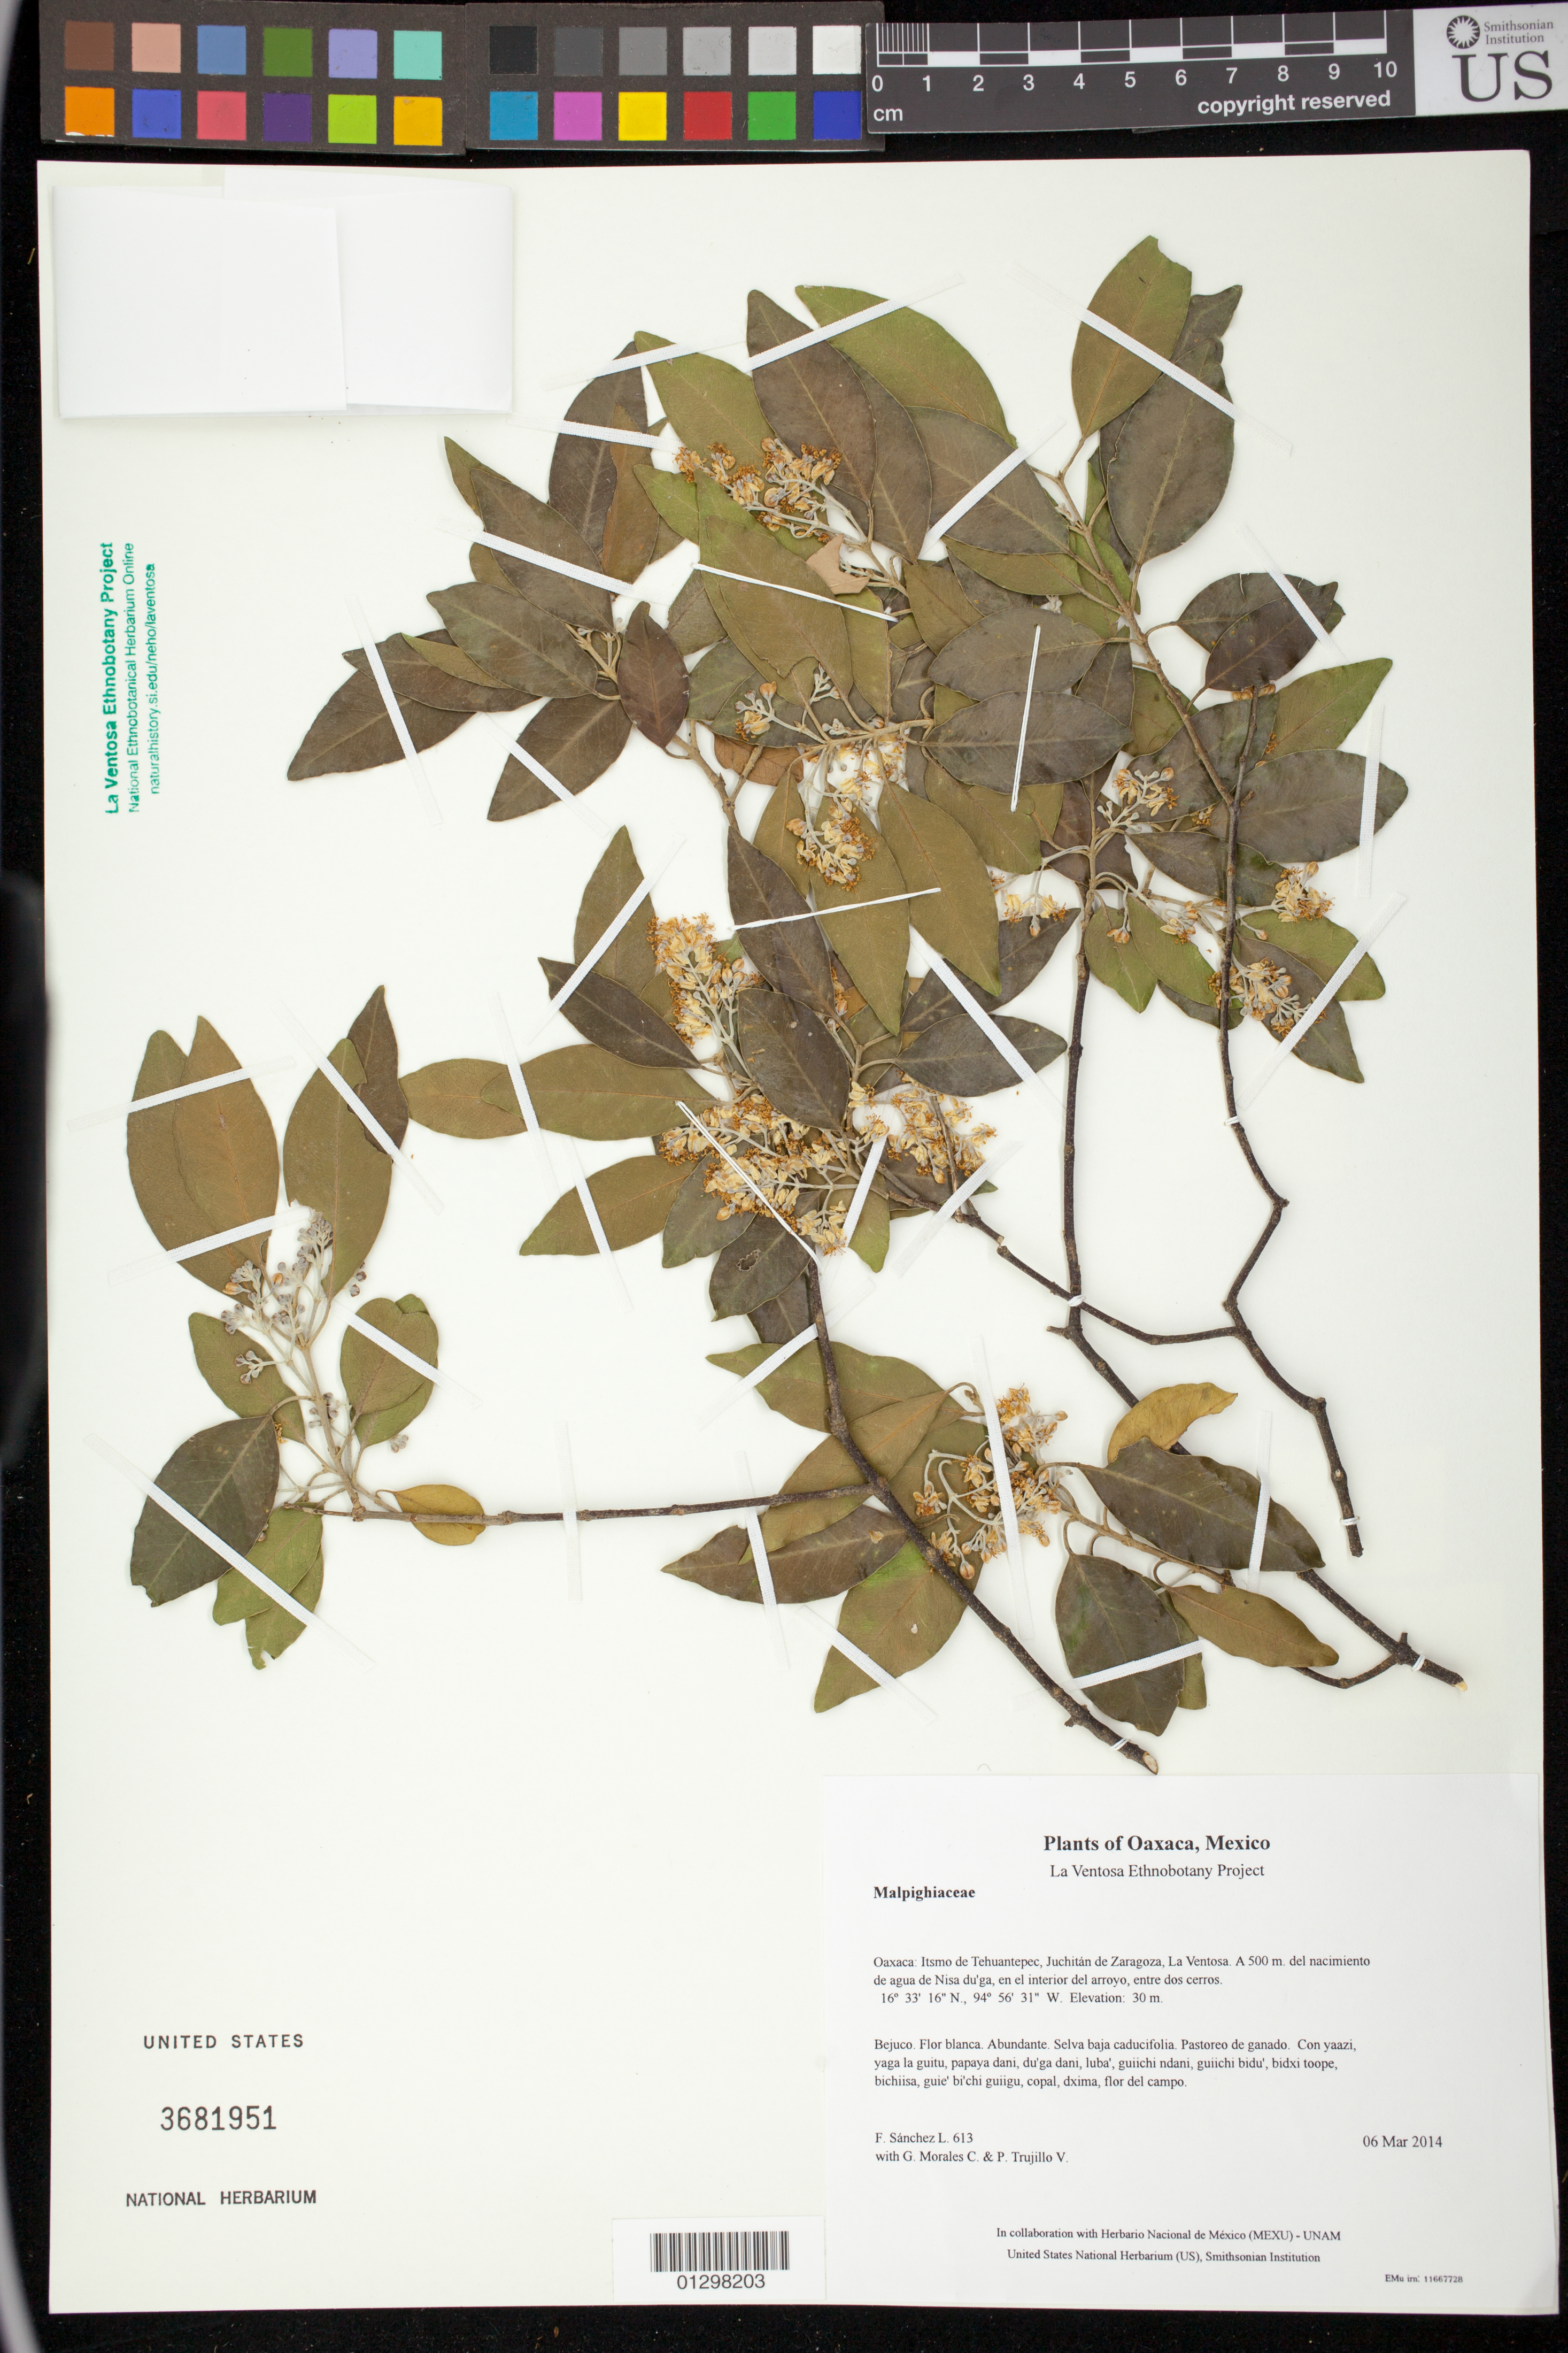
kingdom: Plantae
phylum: Tracheophyta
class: Magnoliopsida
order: Malpighiales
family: Malpighiaceae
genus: Psychopterys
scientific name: Psychopterys dipholiphylla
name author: (Small) W.R. Anderson & Corso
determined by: Lot, Emily J.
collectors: F. Sánchez L., G. Morales C. & P. Trujillo V.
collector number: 613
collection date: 2014-03-06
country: Mexico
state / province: Oaxaca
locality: Itsmo de Tehuantepec, Juchitán de Zaragoza, La Ventosa. A 500 m. del nacimiento de agua de Nisa du'ga, en el interior del arroyo, entre dos cerros.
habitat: Selva baja caducifolia. Pastoreo de ganado.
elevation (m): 30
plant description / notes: JEBOT, MEXU, SERO, US; Luba'. Guie' naquichi'. Stale.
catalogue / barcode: US 3681951